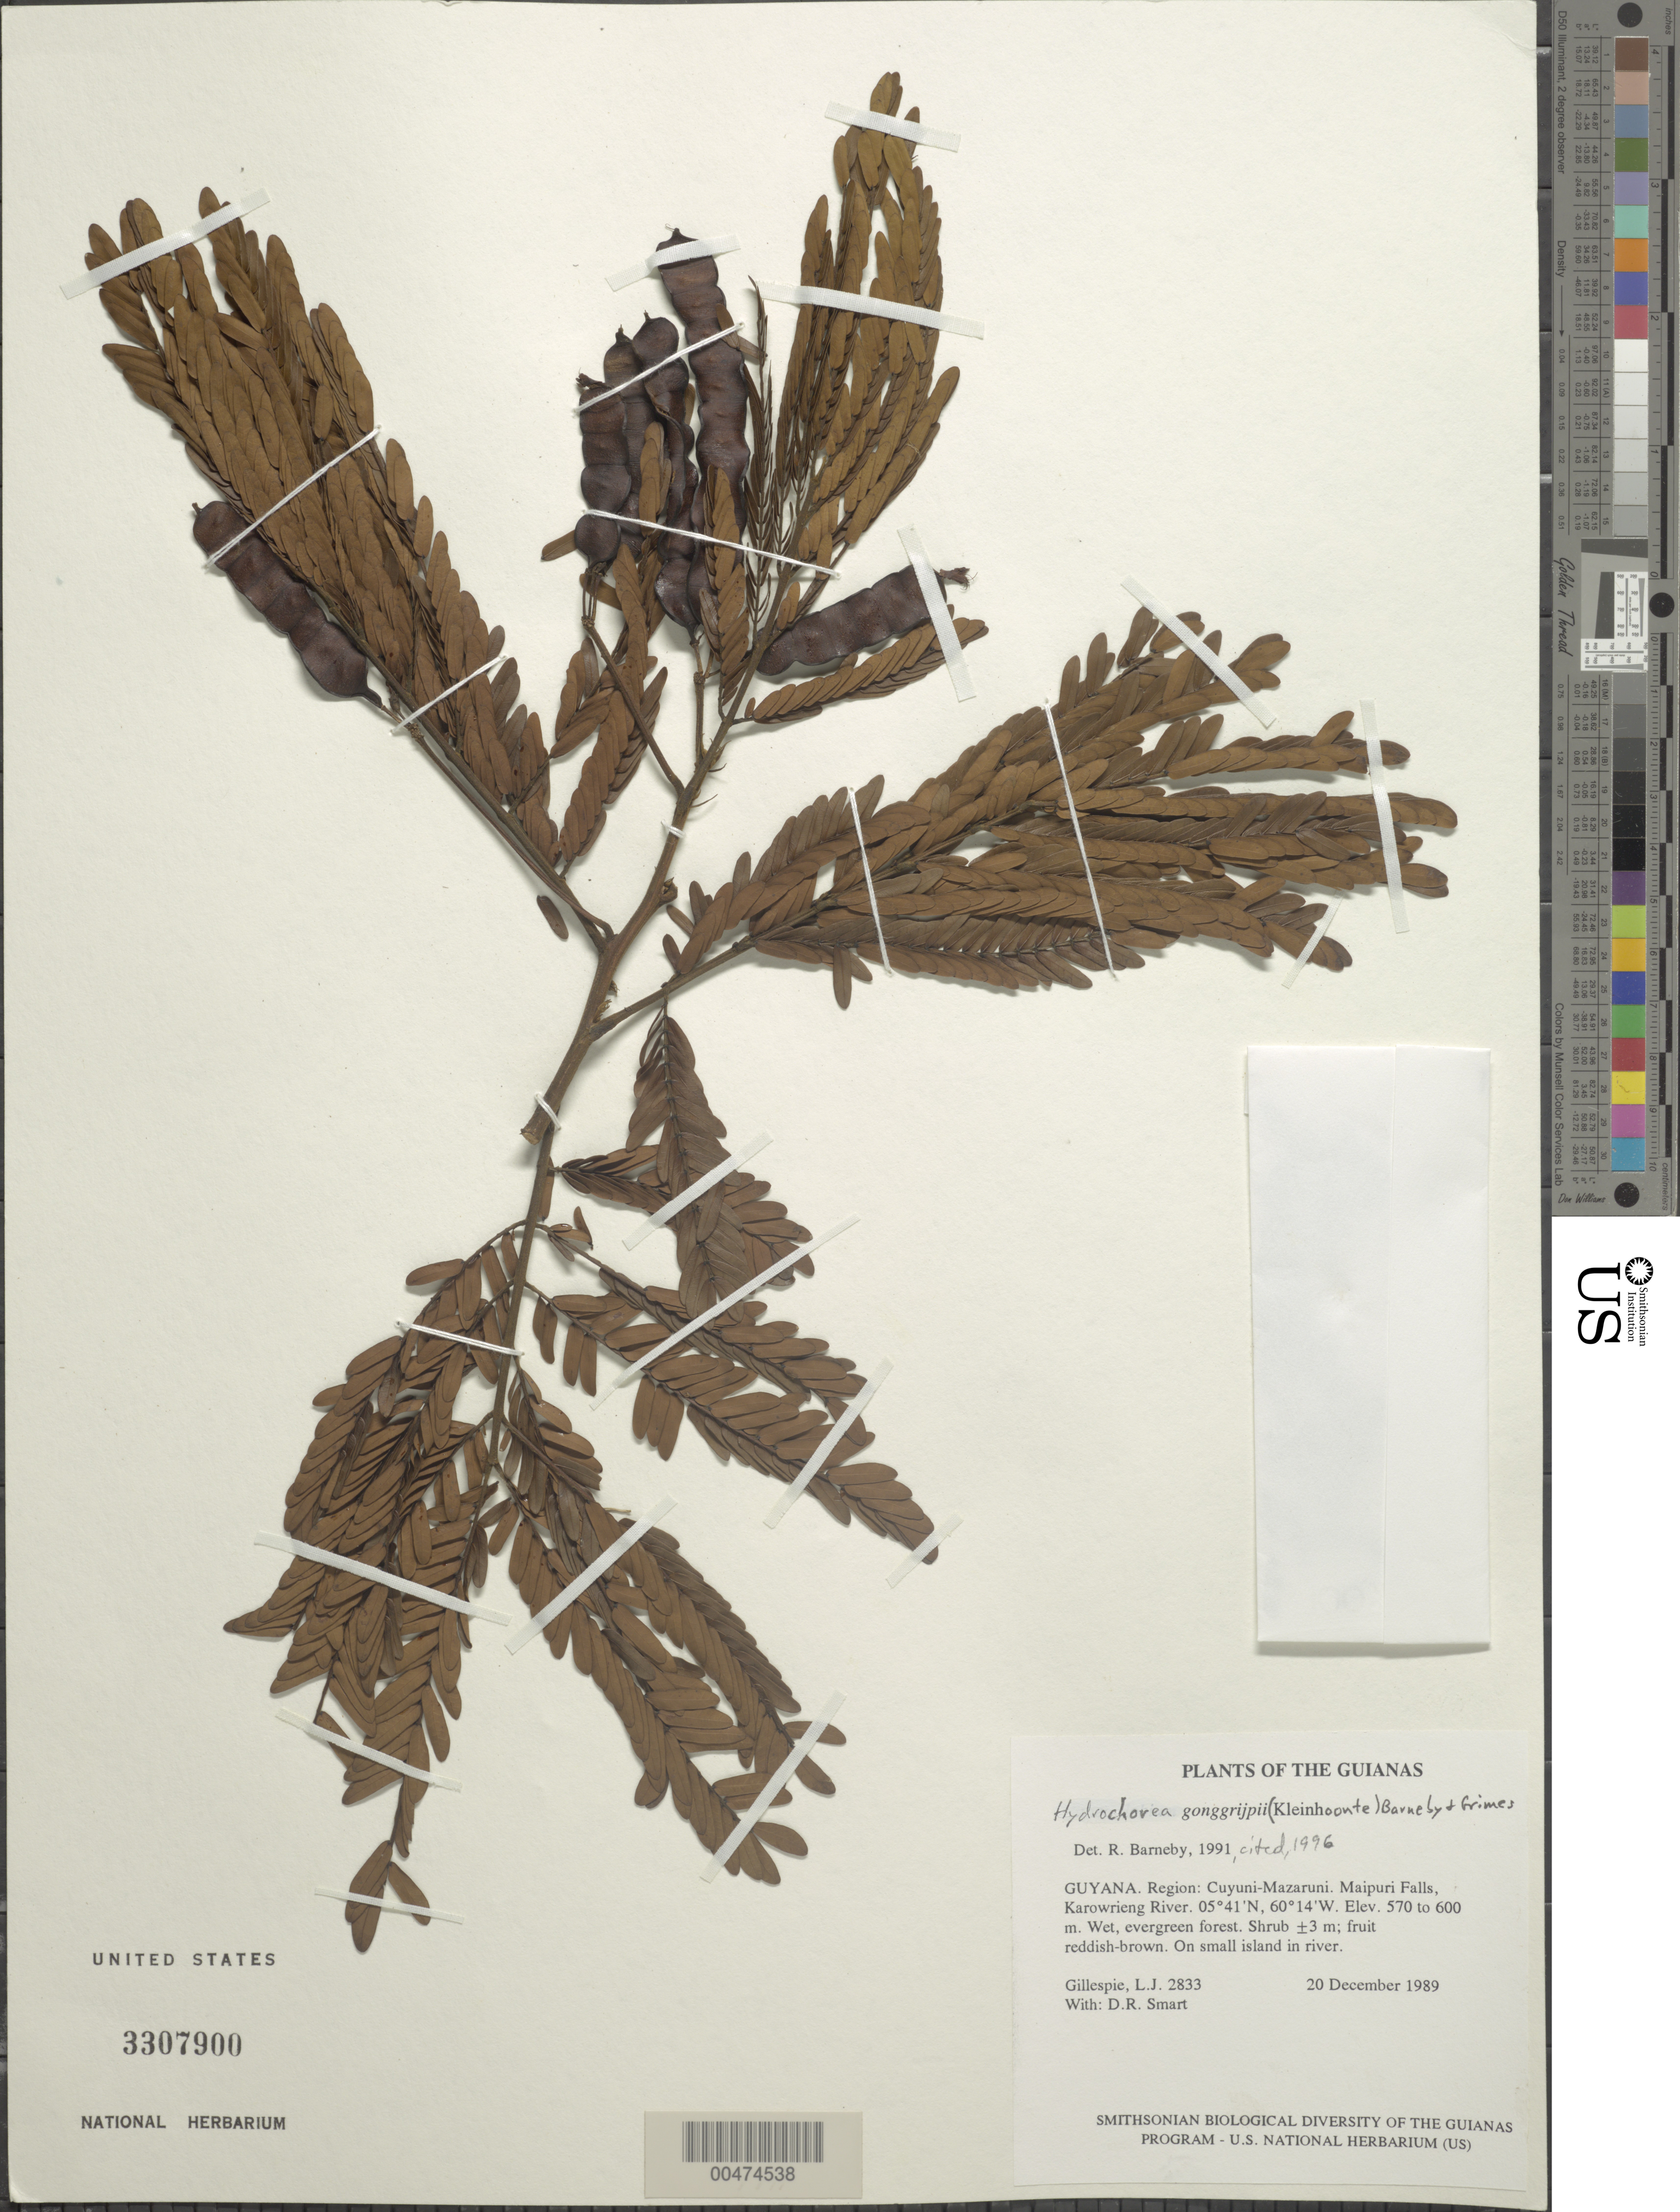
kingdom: Plantae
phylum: Tracheophyta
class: Magnoliopsida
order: Fabales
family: Fabaceae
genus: Hydrochorea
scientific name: Hydrochorea gonggrijpii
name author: (Kleinhoonte) Barneby & J.W. Grimes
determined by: Barneby, Rupert C., (NY)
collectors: L. J. Gillespie & D. R. Smart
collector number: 2833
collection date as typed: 20 December 1989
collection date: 1989-12-20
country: Guyana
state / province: Cuyuni-Mazaruni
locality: Maipuri Falls, Karowrieng River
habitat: Wet, evergreen forest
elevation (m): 570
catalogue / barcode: US 3307900